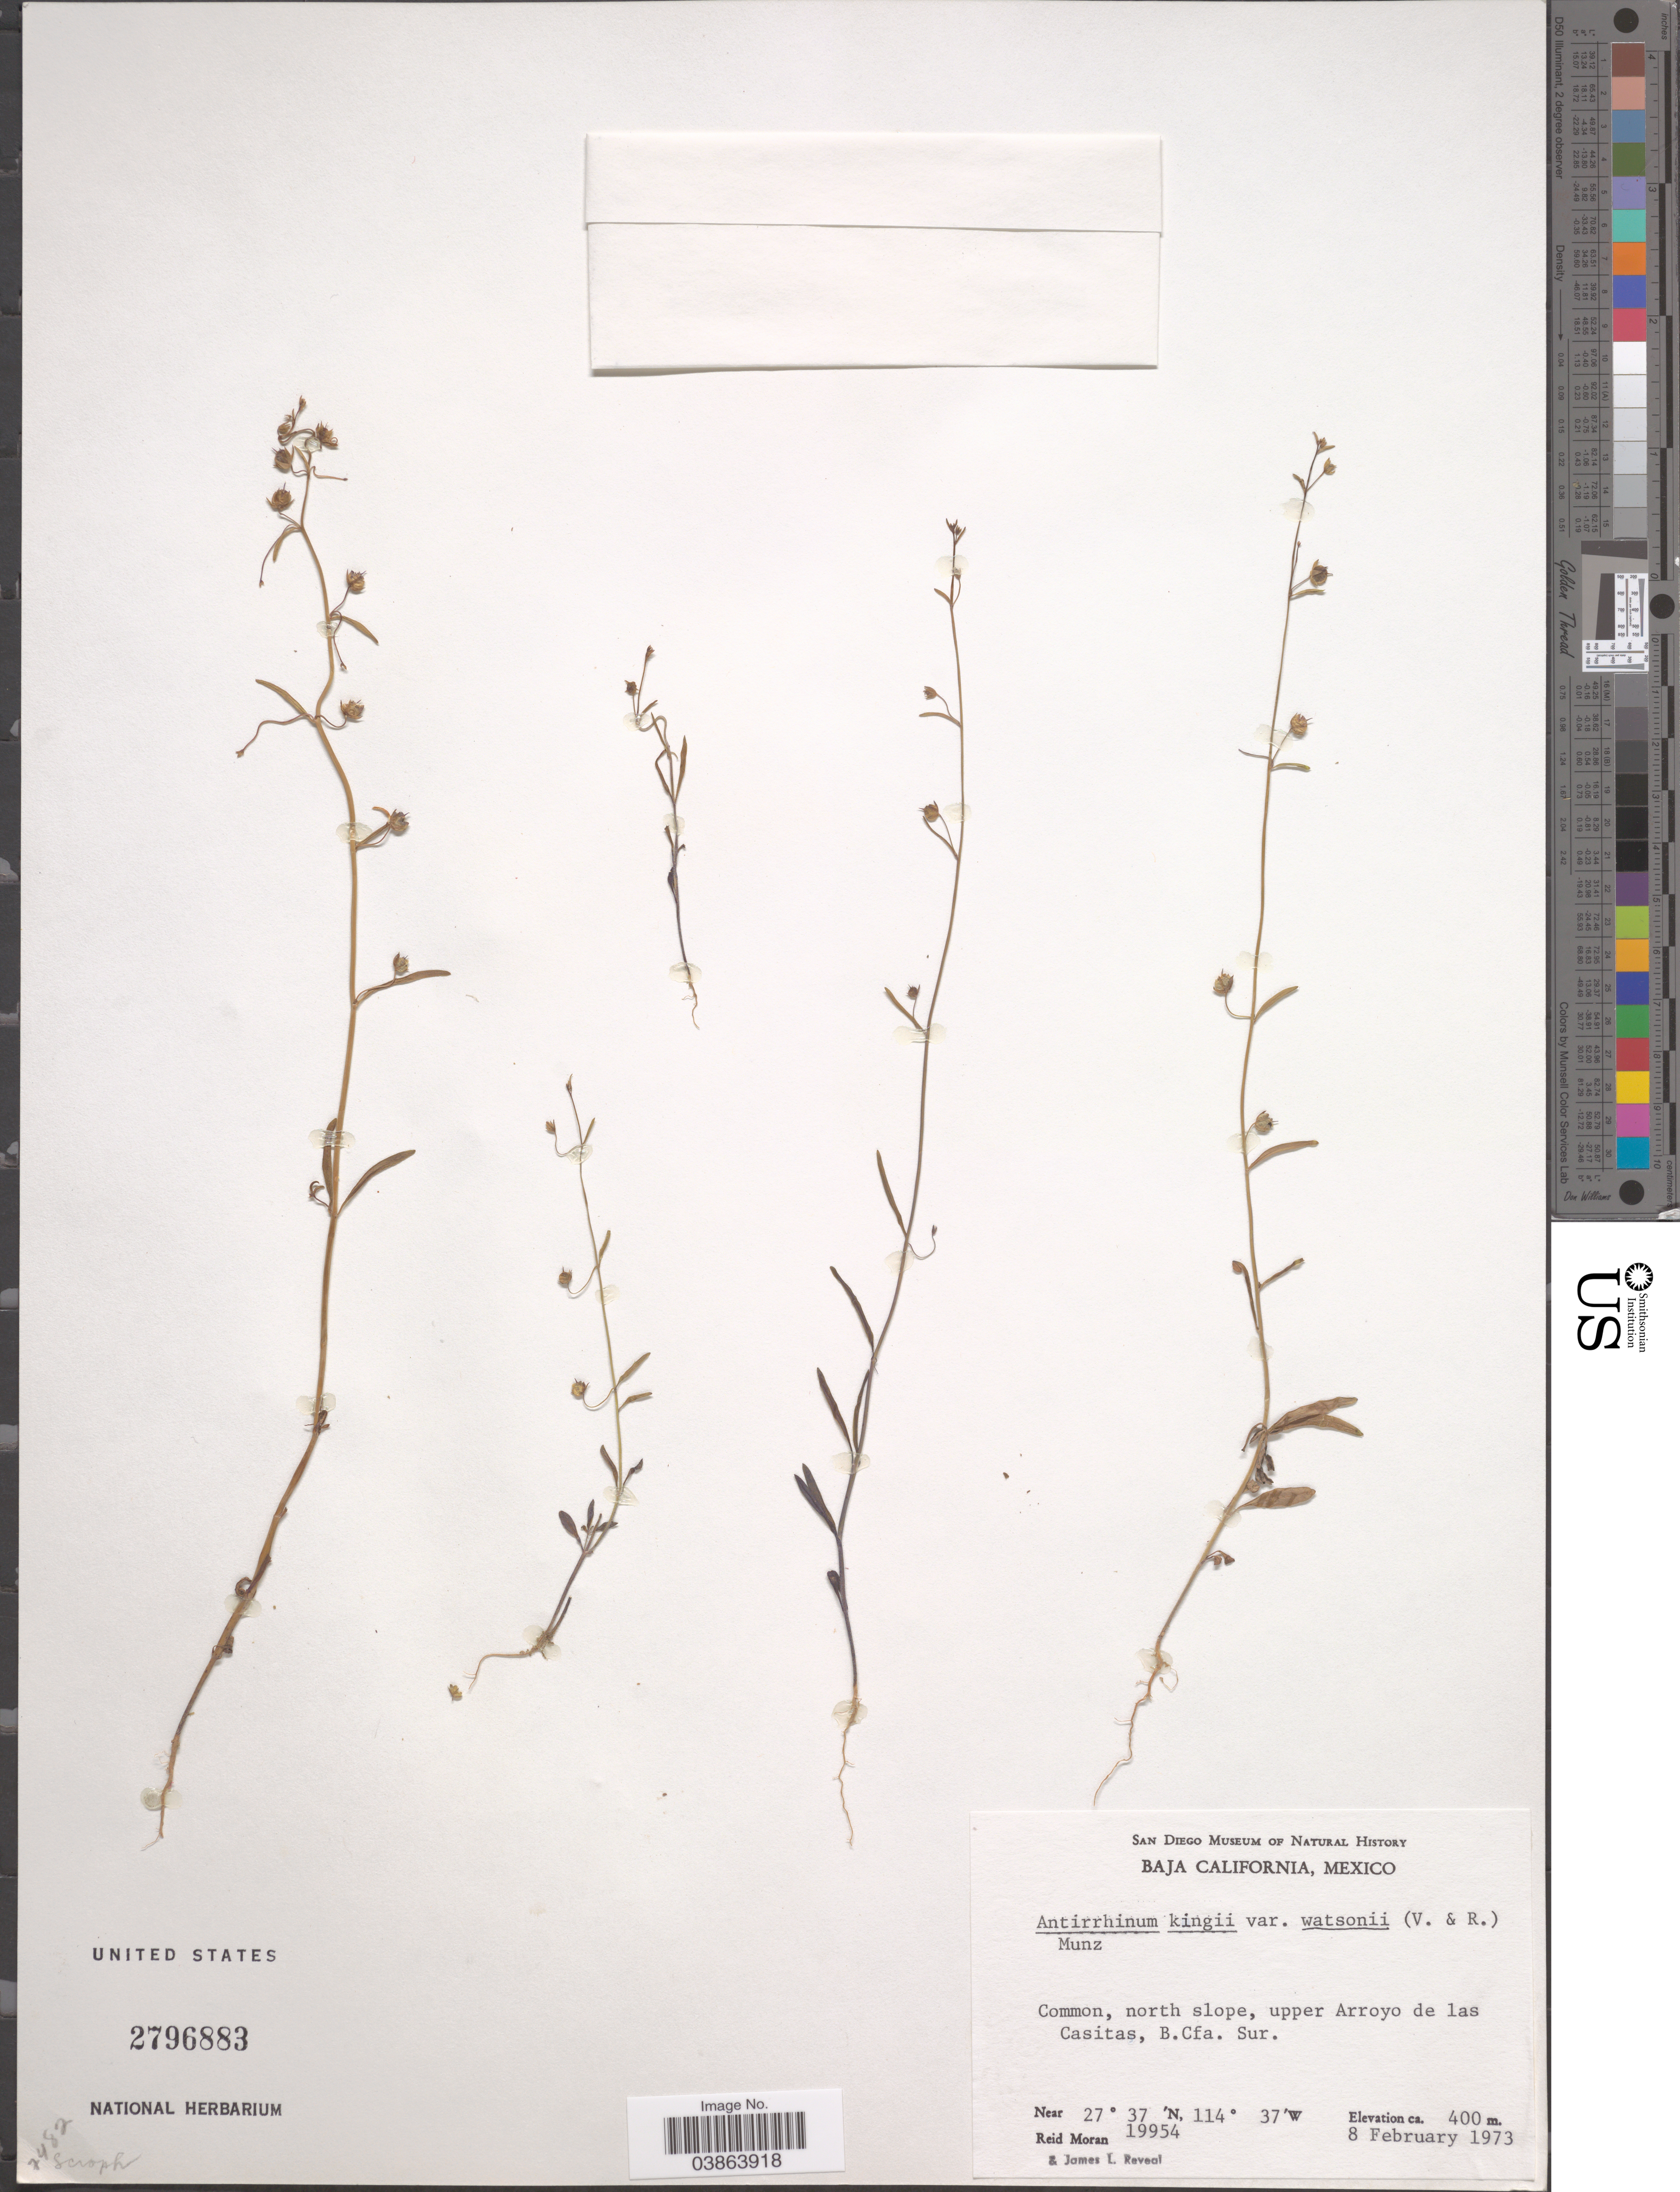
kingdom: Plantae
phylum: Tracheophyta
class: Magnoliopsida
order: Lamiales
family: Plantaginaceae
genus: Antirrhinum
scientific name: Antirrhinum majus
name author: L.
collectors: R. Moran & J. L. Reveal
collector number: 19954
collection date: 1973-02-08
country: Mexico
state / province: Baja California Sur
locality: Common, north slope, upper Arroyo de las Casitas, B. Cfa. Sur.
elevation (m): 400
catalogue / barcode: US 2796883